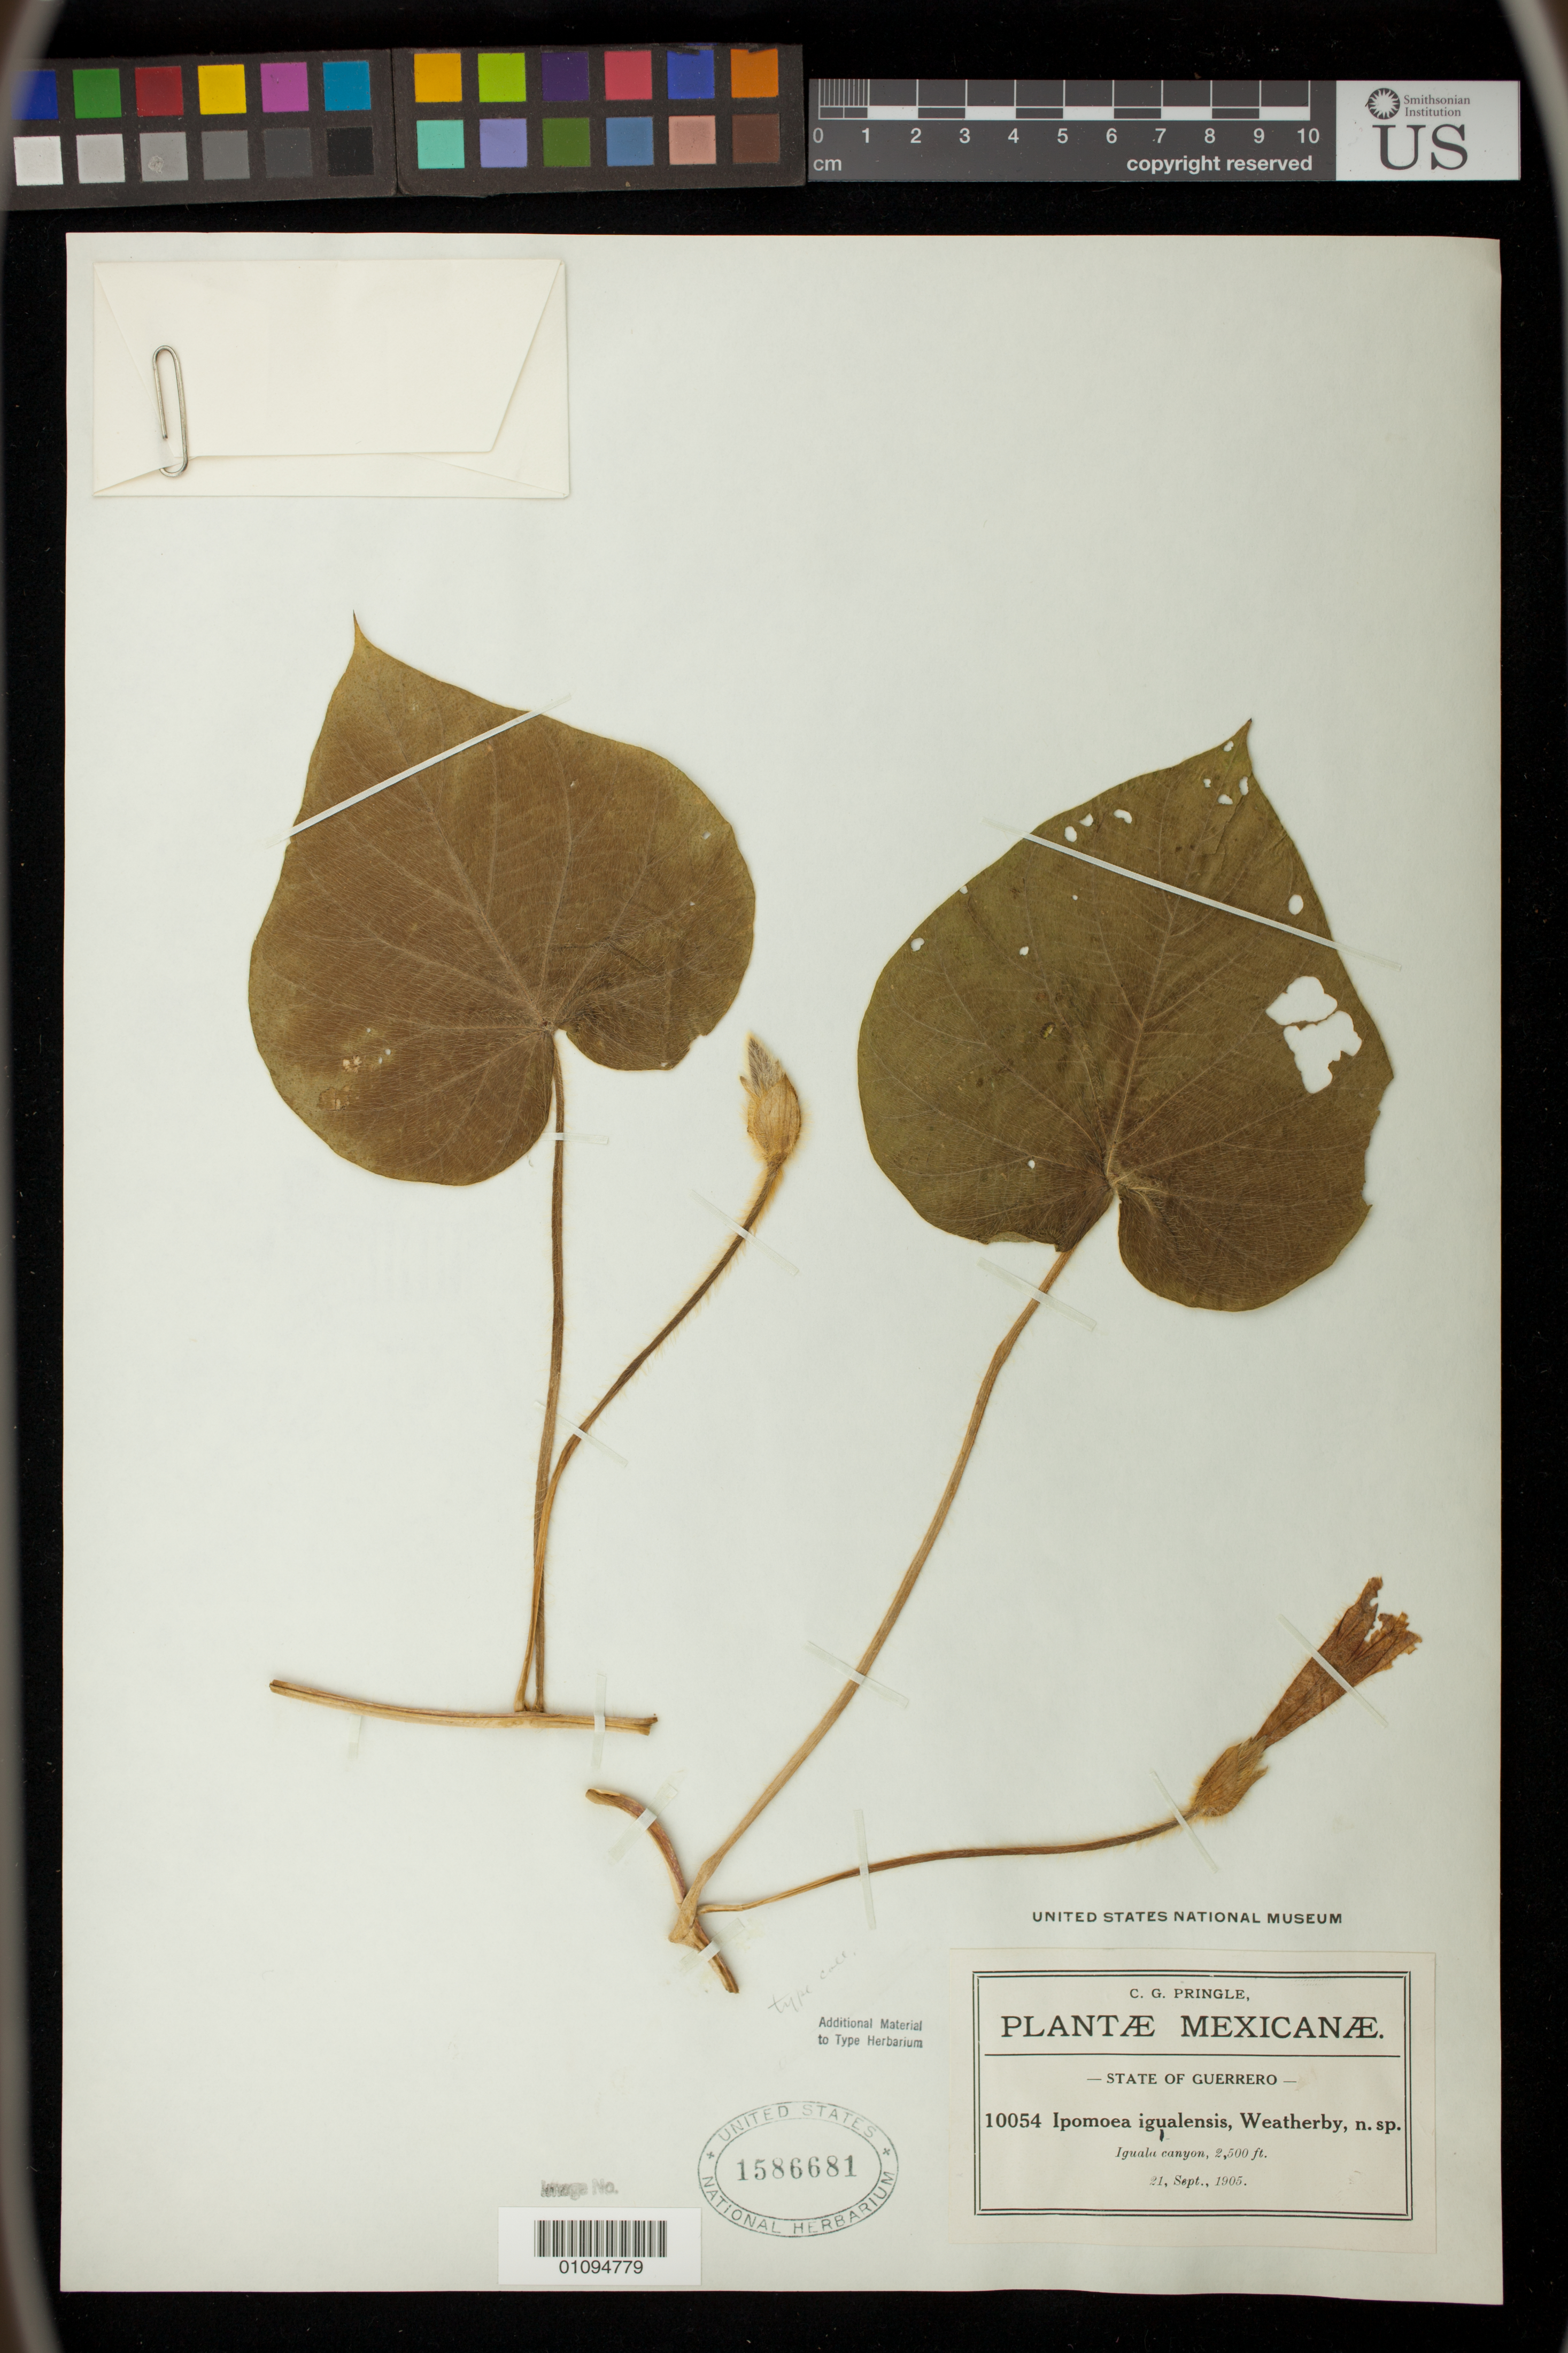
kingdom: Plantae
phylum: Tracheophyta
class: Magnoliopsida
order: Solanales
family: Convolvulaceae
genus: Ipomoea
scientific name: Ipomoea igualensis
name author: Weath.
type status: Isotype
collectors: C. G. Pringle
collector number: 10054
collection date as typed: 21 Sep 1905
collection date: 1905-09-21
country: Mexico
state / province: Guerrero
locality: Iguala Canyon.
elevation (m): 762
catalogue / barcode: US 1586681